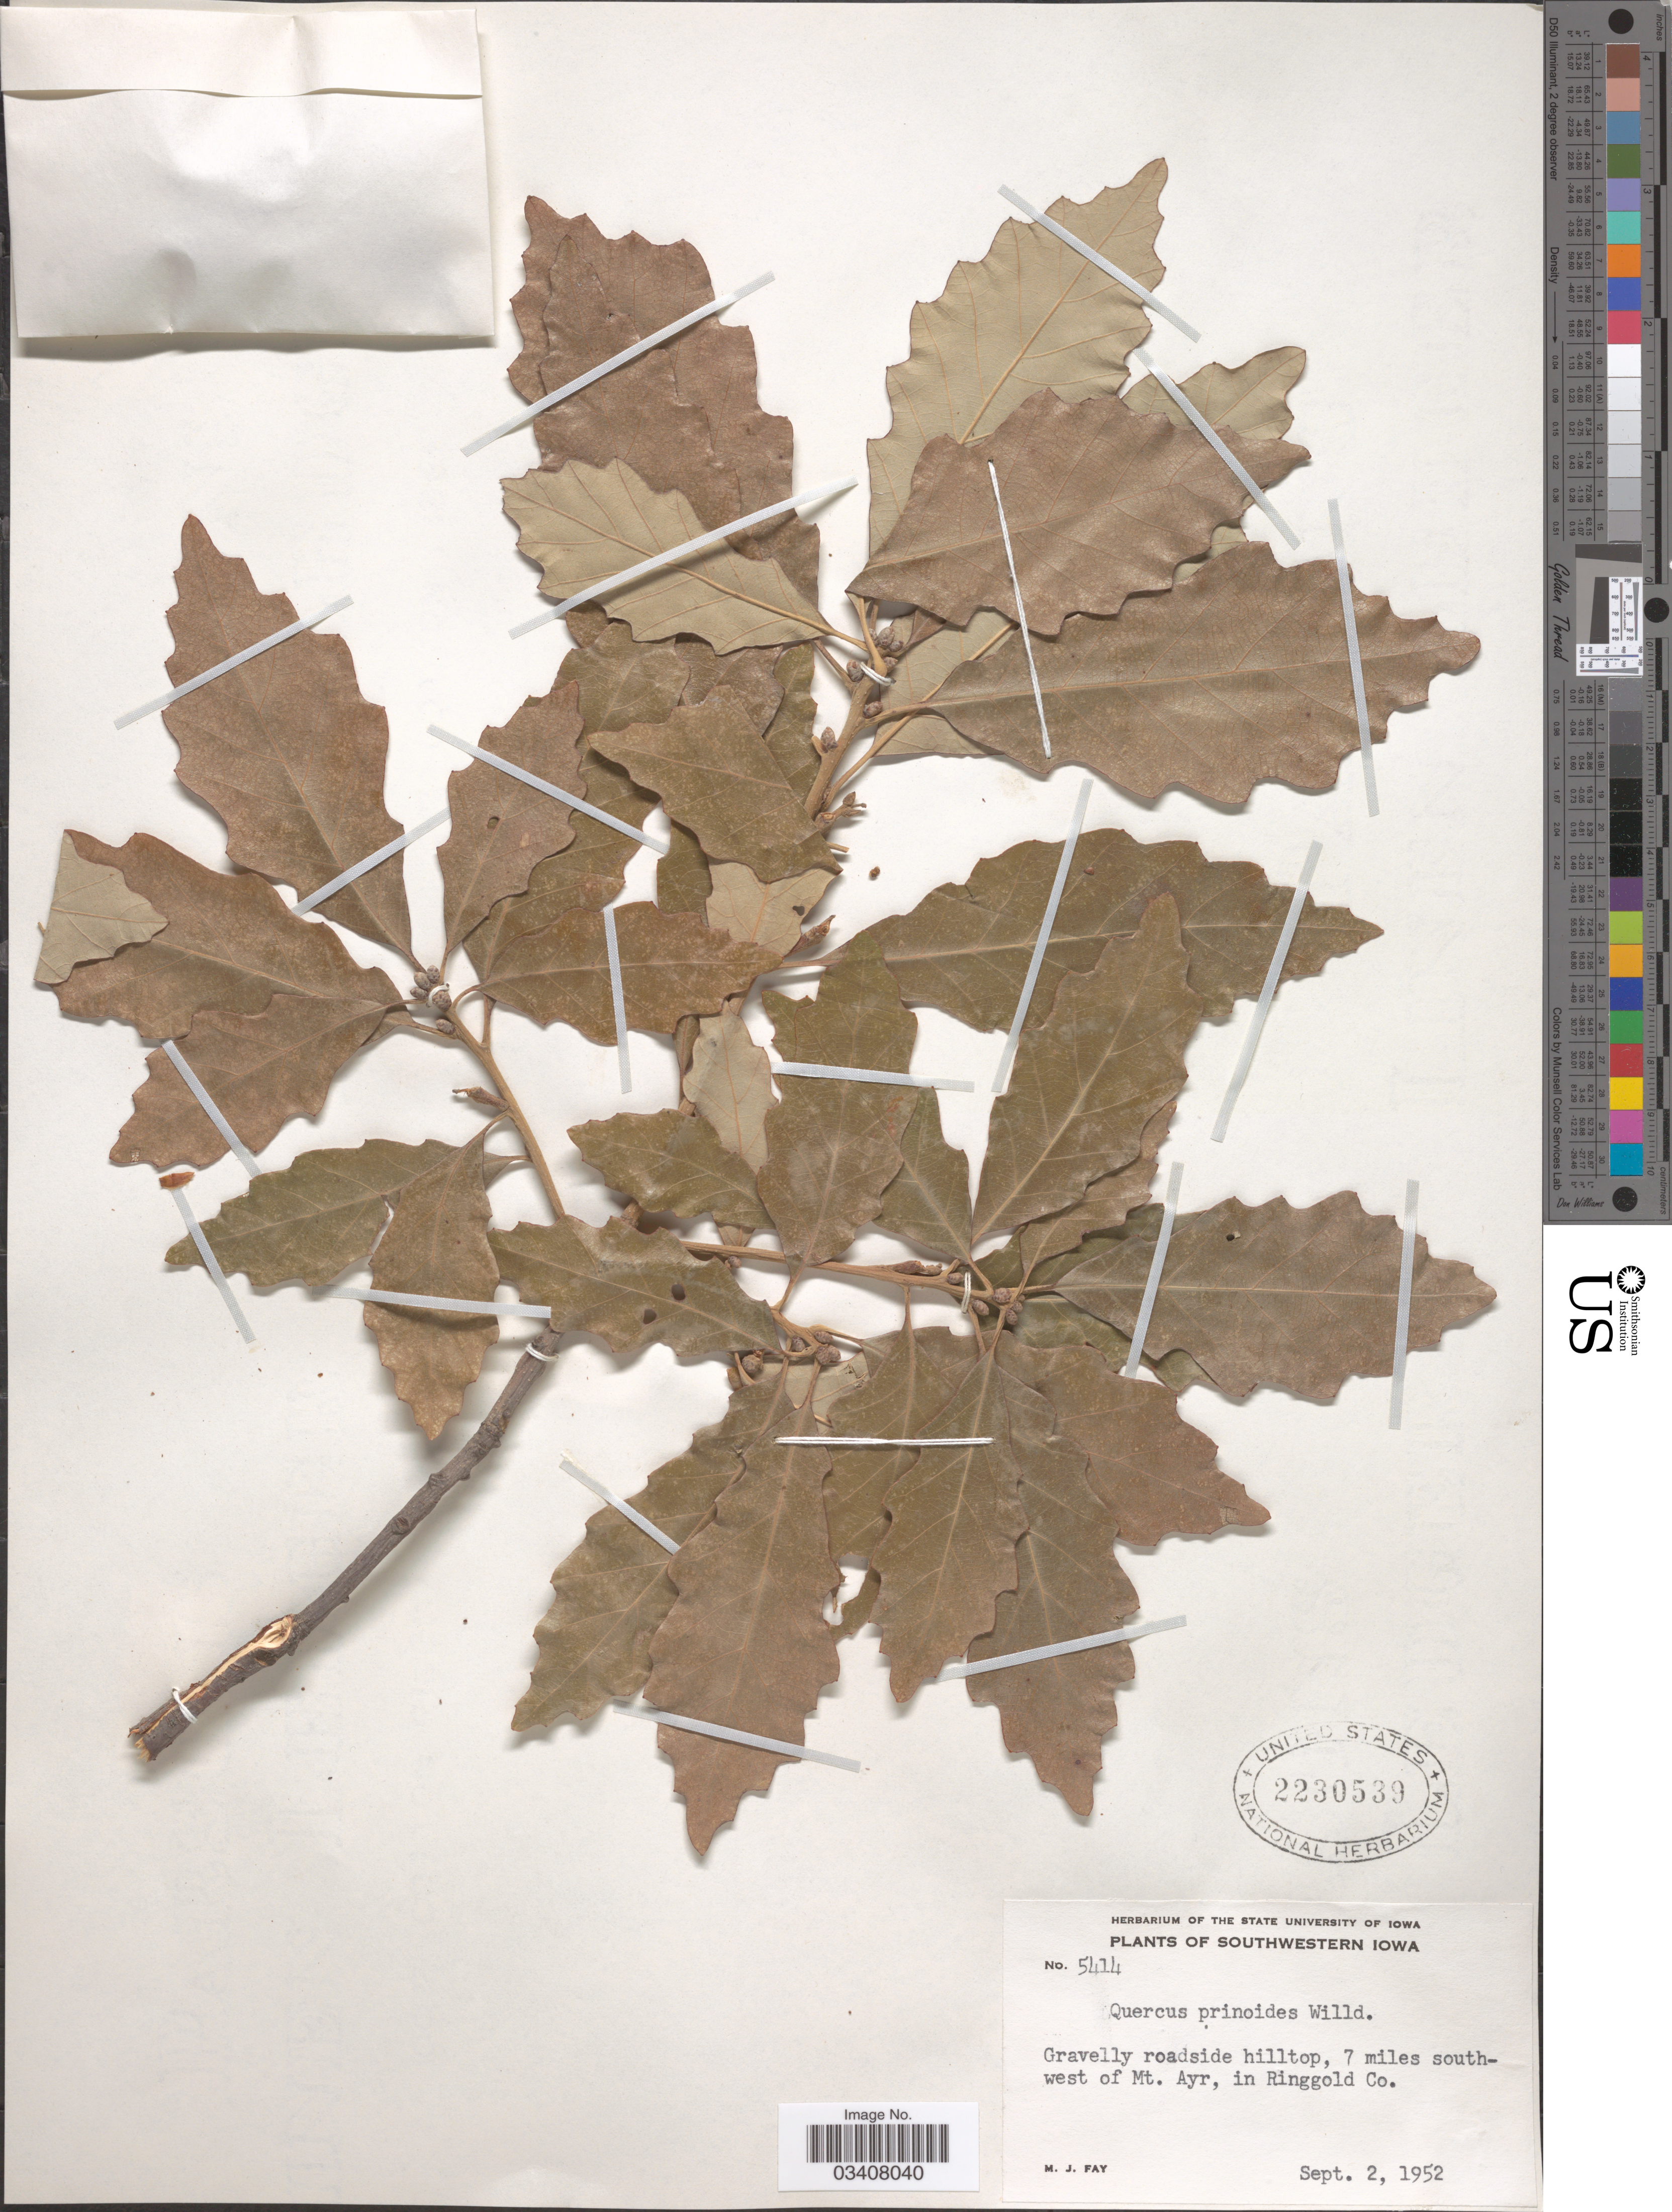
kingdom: Plantae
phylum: Tracheophyta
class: Magnoliopsida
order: Fagales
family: Fagaceae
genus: Quercus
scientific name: Quercus prinoides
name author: Willd.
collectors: M. Fay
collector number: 9414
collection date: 1952-09-02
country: United States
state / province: Iowa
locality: Southeastern Iowa. Gravelly roadside hilltop, 7 miles southwest of Mt. Ayr, in Ringgold Co.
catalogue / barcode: US 2230539